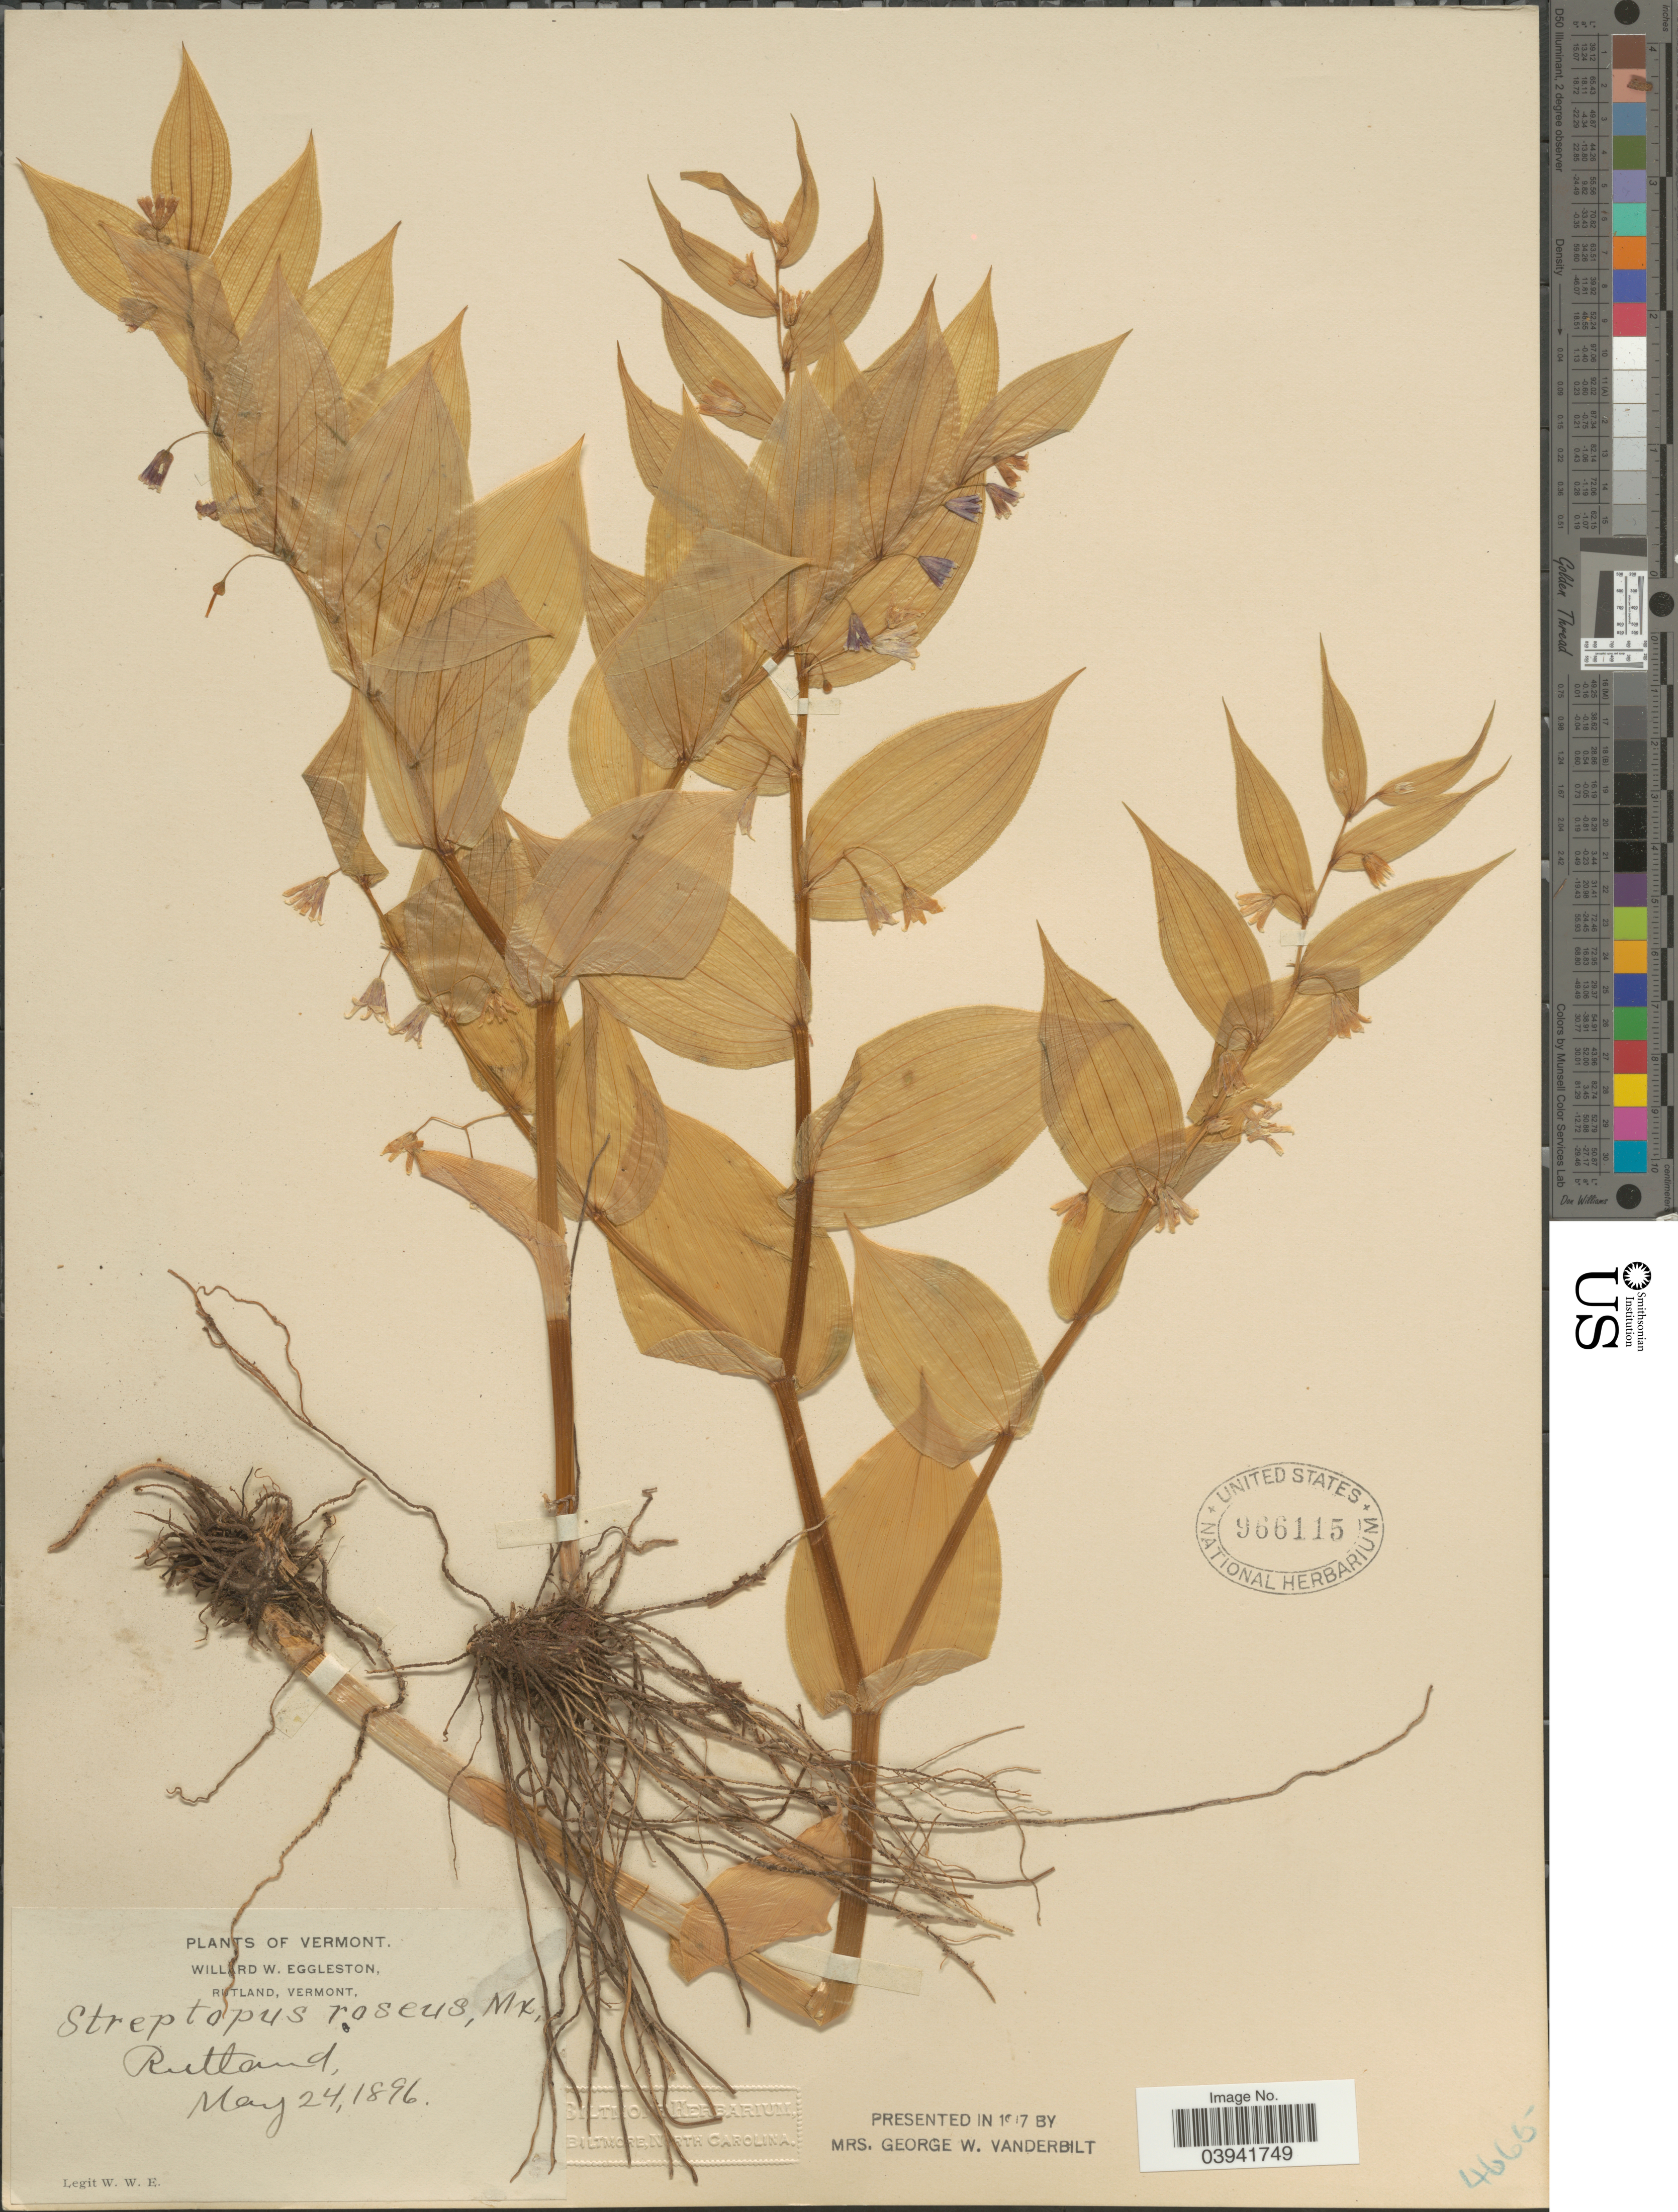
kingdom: Plantae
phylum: Tracheophyta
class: Liliopsida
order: Liliales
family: Liliaceae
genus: Streptopus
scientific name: Streptopus roseus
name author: Michx.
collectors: W. W. Eggleston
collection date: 1896-05-24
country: United States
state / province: Vermont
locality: Rutland.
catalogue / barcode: US 966115